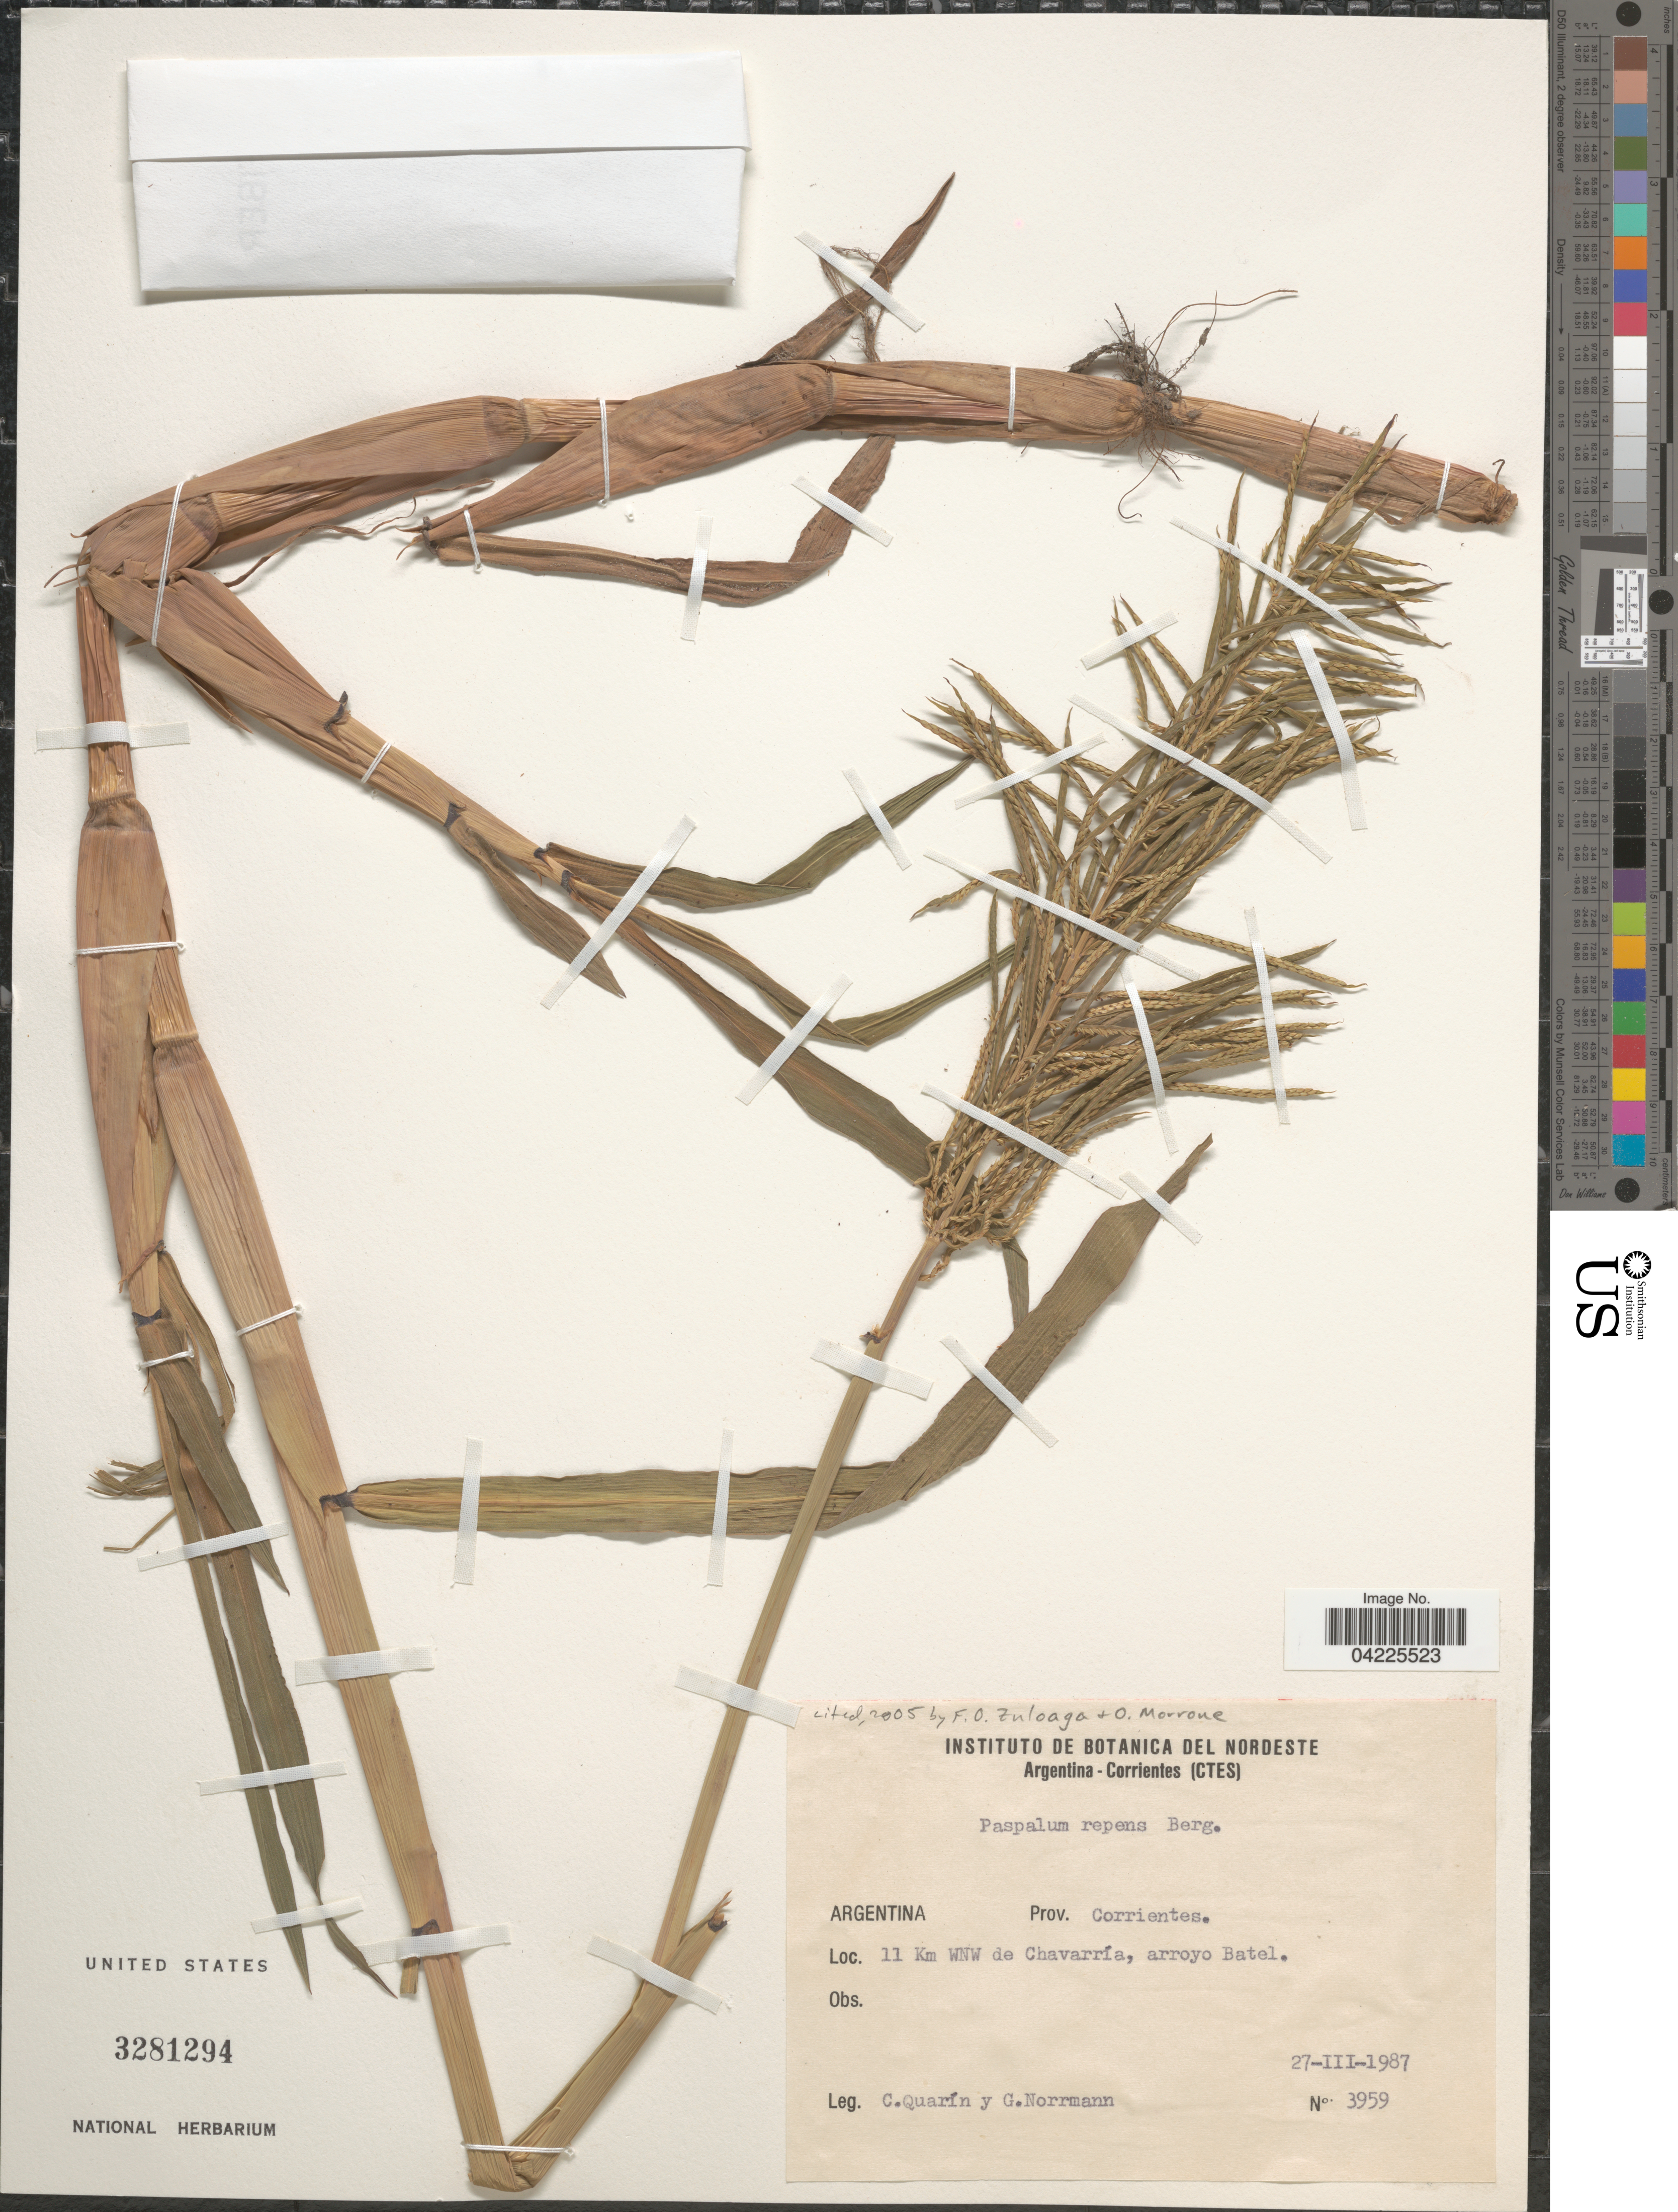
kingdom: Plantae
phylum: Tracheophyta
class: Liliopsida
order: Poales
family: Poaceae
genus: Paspalum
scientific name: Paspalum repens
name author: P.J. Bergius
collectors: C. Quarín & G. Norrmann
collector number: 3959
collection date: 1987-03-27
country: Argentina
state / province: Corrientes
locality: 11 Km WNW de Chavarría, arroyo Batel.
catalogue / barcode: US 3281294